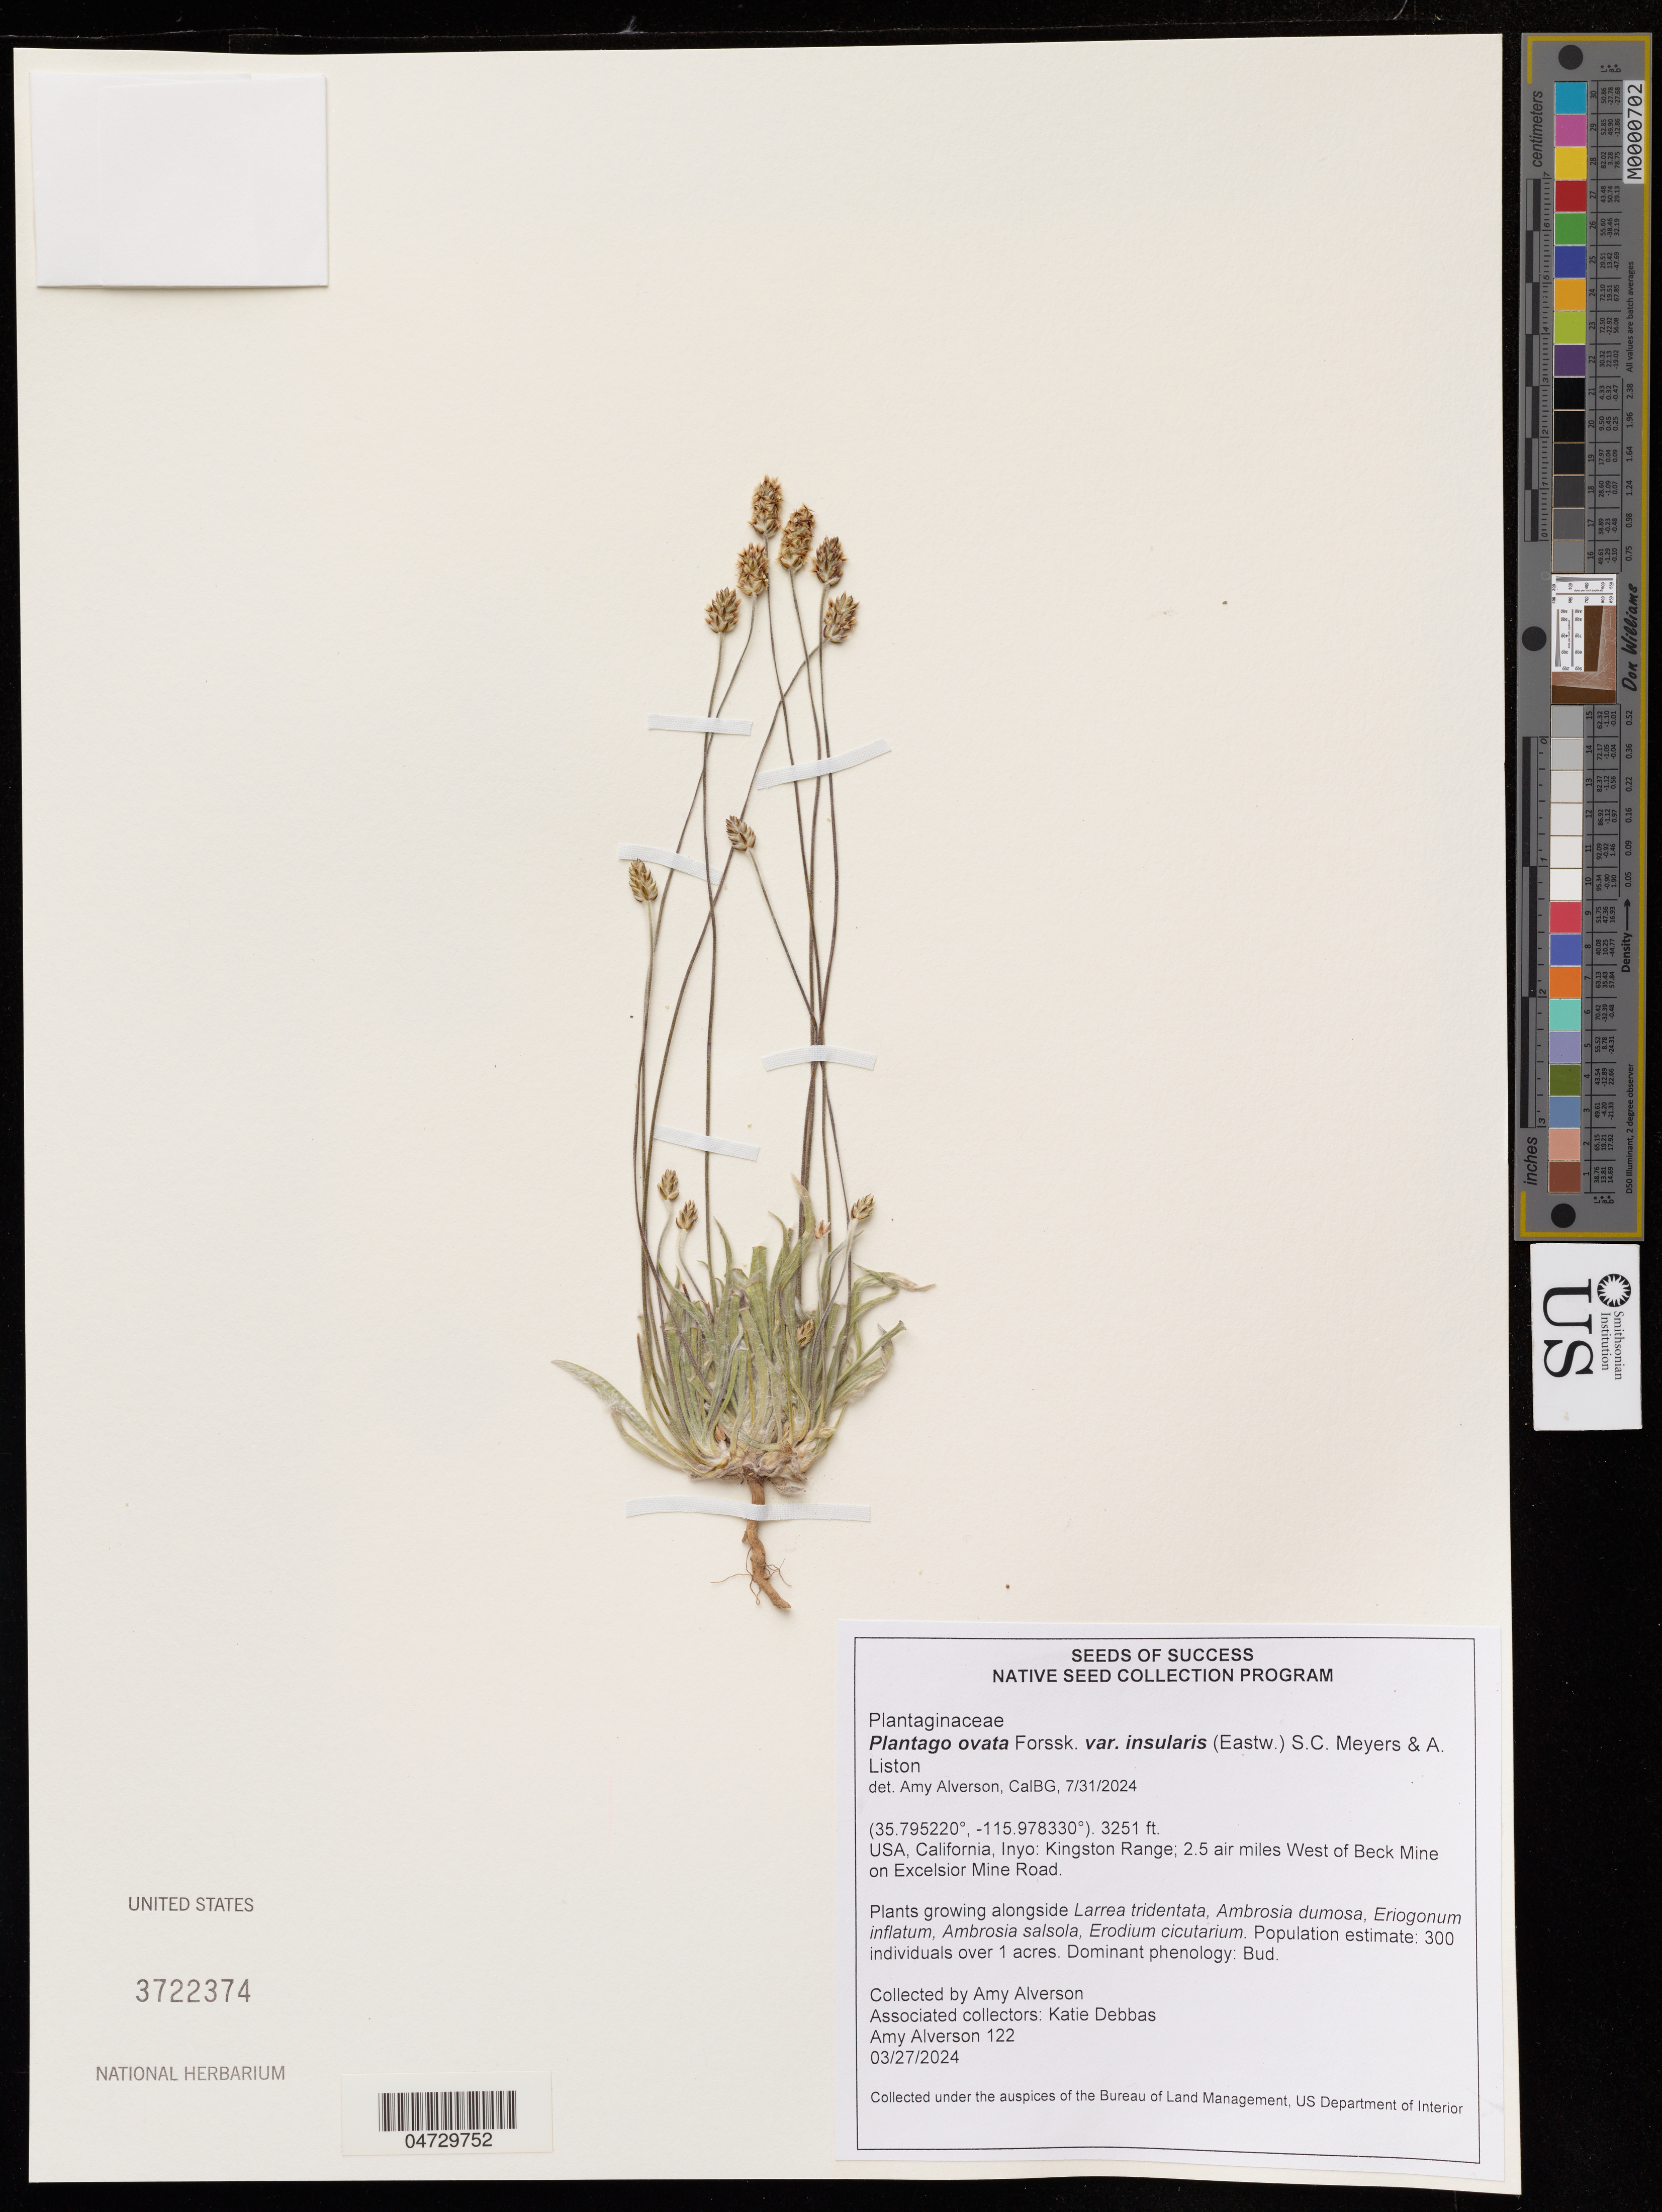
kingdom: Plantae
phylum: Tracheophyta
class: Magnoliopsida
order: Lamiales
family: Plantaginaceae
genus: Plantago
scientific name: Plantago ovata var. insularis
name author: (Eastw.) Meyers & Liston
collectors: A. Alverson & K. Debbas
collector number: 122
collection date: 2024-03-27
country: United States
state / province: California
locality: Inyo: Kingston Range; 2.5 air miles West of Beck Mine on Excelsior Mine Road.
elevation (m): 991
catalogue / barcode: US 3772374